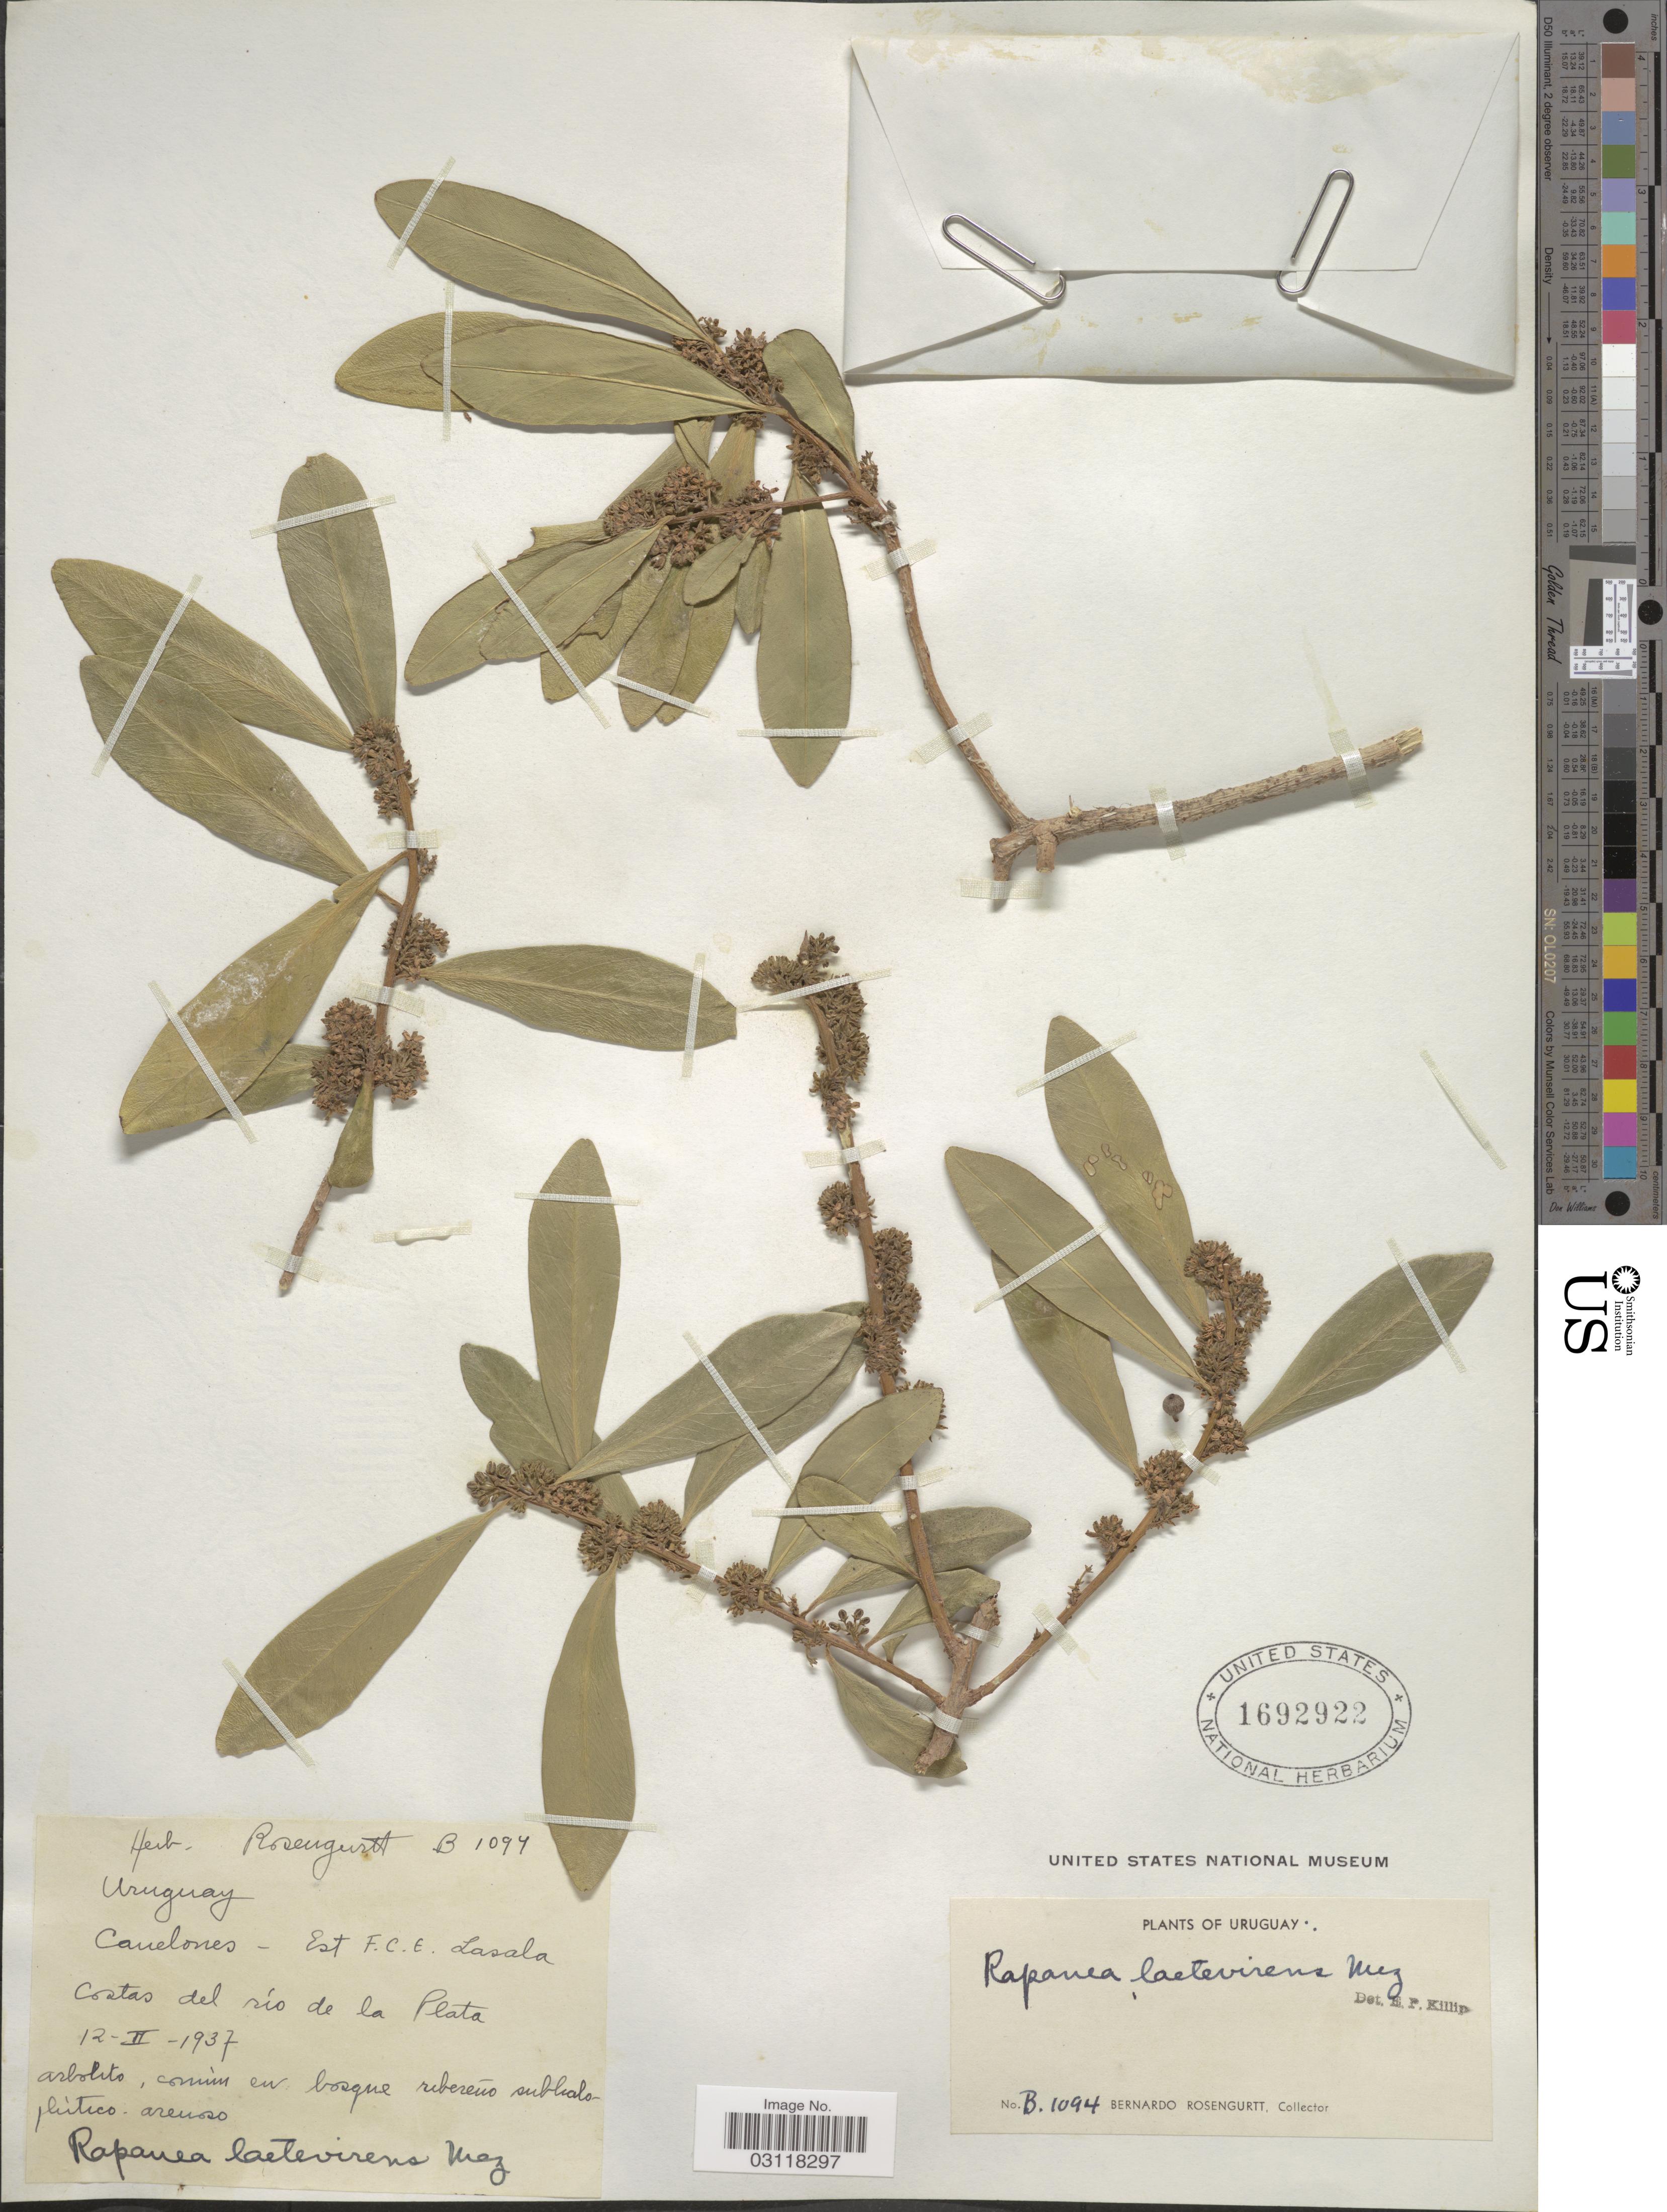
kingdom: Plantae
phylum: Tracheophyta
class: Magnoliopsida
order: Ericales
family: Primulaceae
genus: Rapanea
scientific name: Rapanea laetevirens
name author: Mez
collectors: B. Rosengurtt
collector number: B1094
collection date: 1937-02-12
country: Uruguay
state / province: Canelones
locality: Est. F. C. E. Lasala. Costas del río de la Plata.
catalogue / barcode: US 1692922